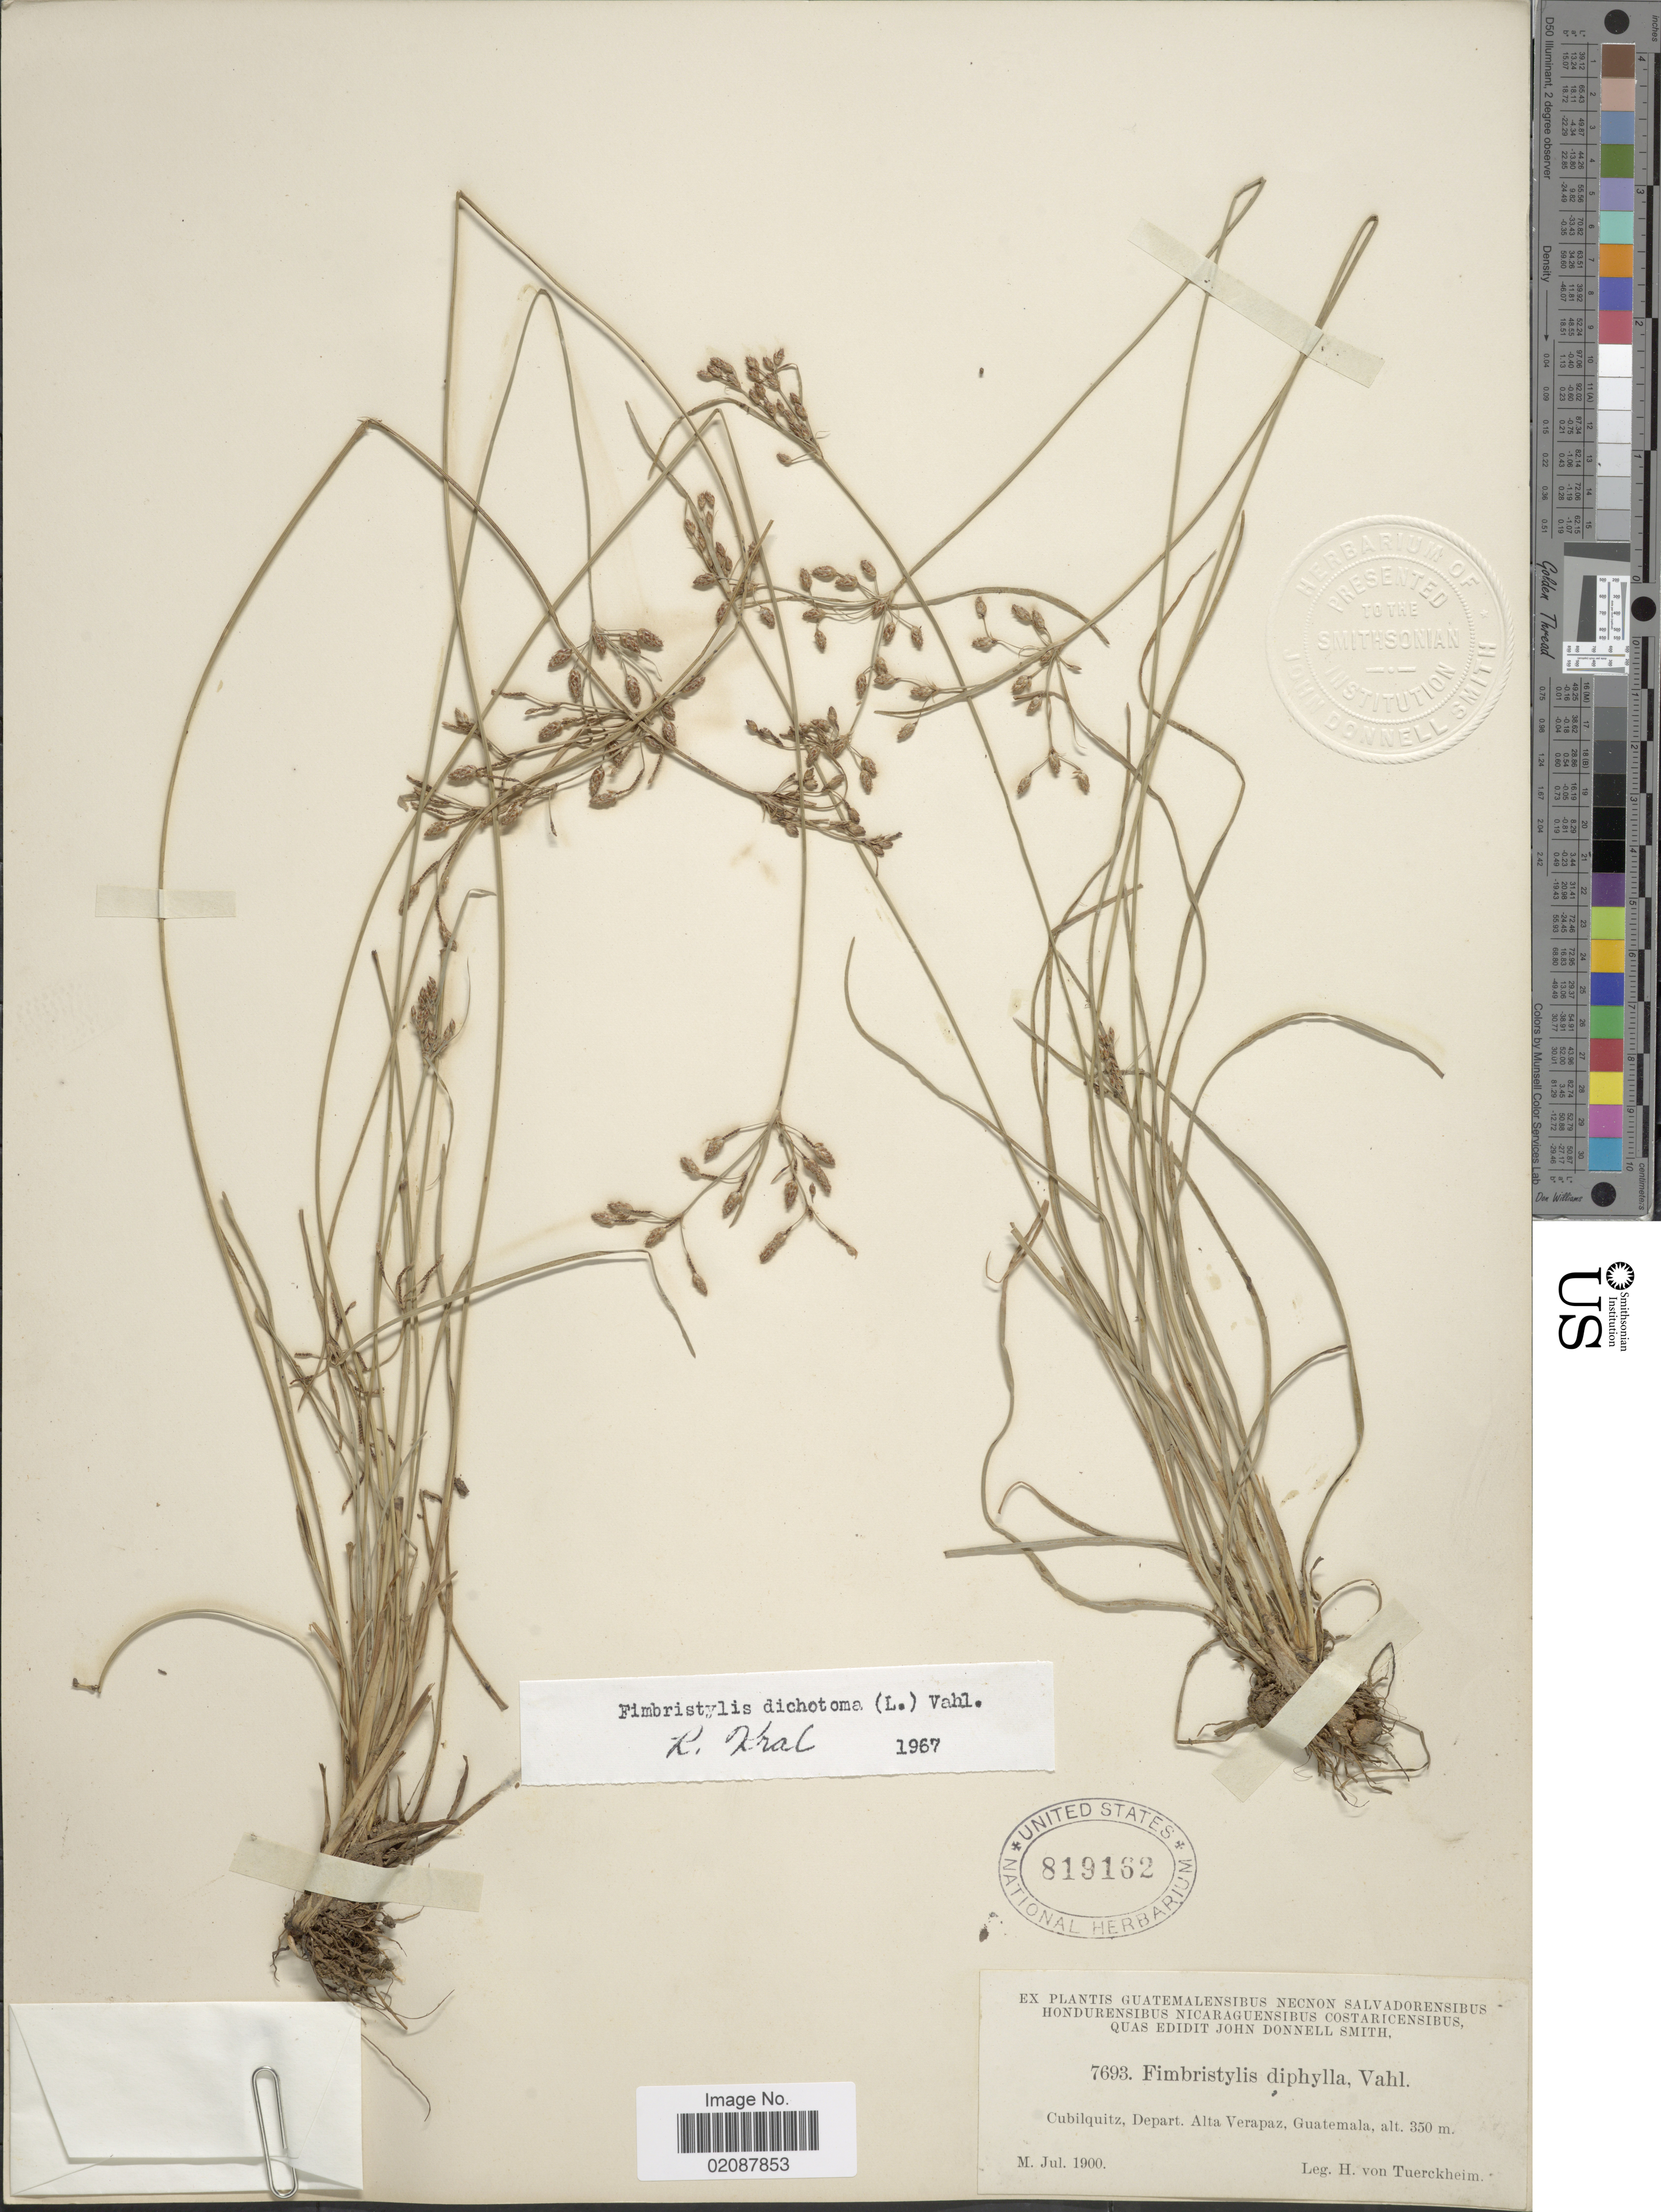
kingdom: Plantae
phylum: Tracheophyta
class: Liliopsida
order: Poales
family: Cyperaceae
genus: Fimbristylis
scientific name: Fimbristylis dichotoma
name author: (L.) Vahl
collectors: H. von Tuerckheim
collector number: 7693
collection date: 1900-07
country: Guatemala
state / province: Alta Verapaz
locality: Cubilquitz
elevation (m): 350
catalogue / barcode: US 819162